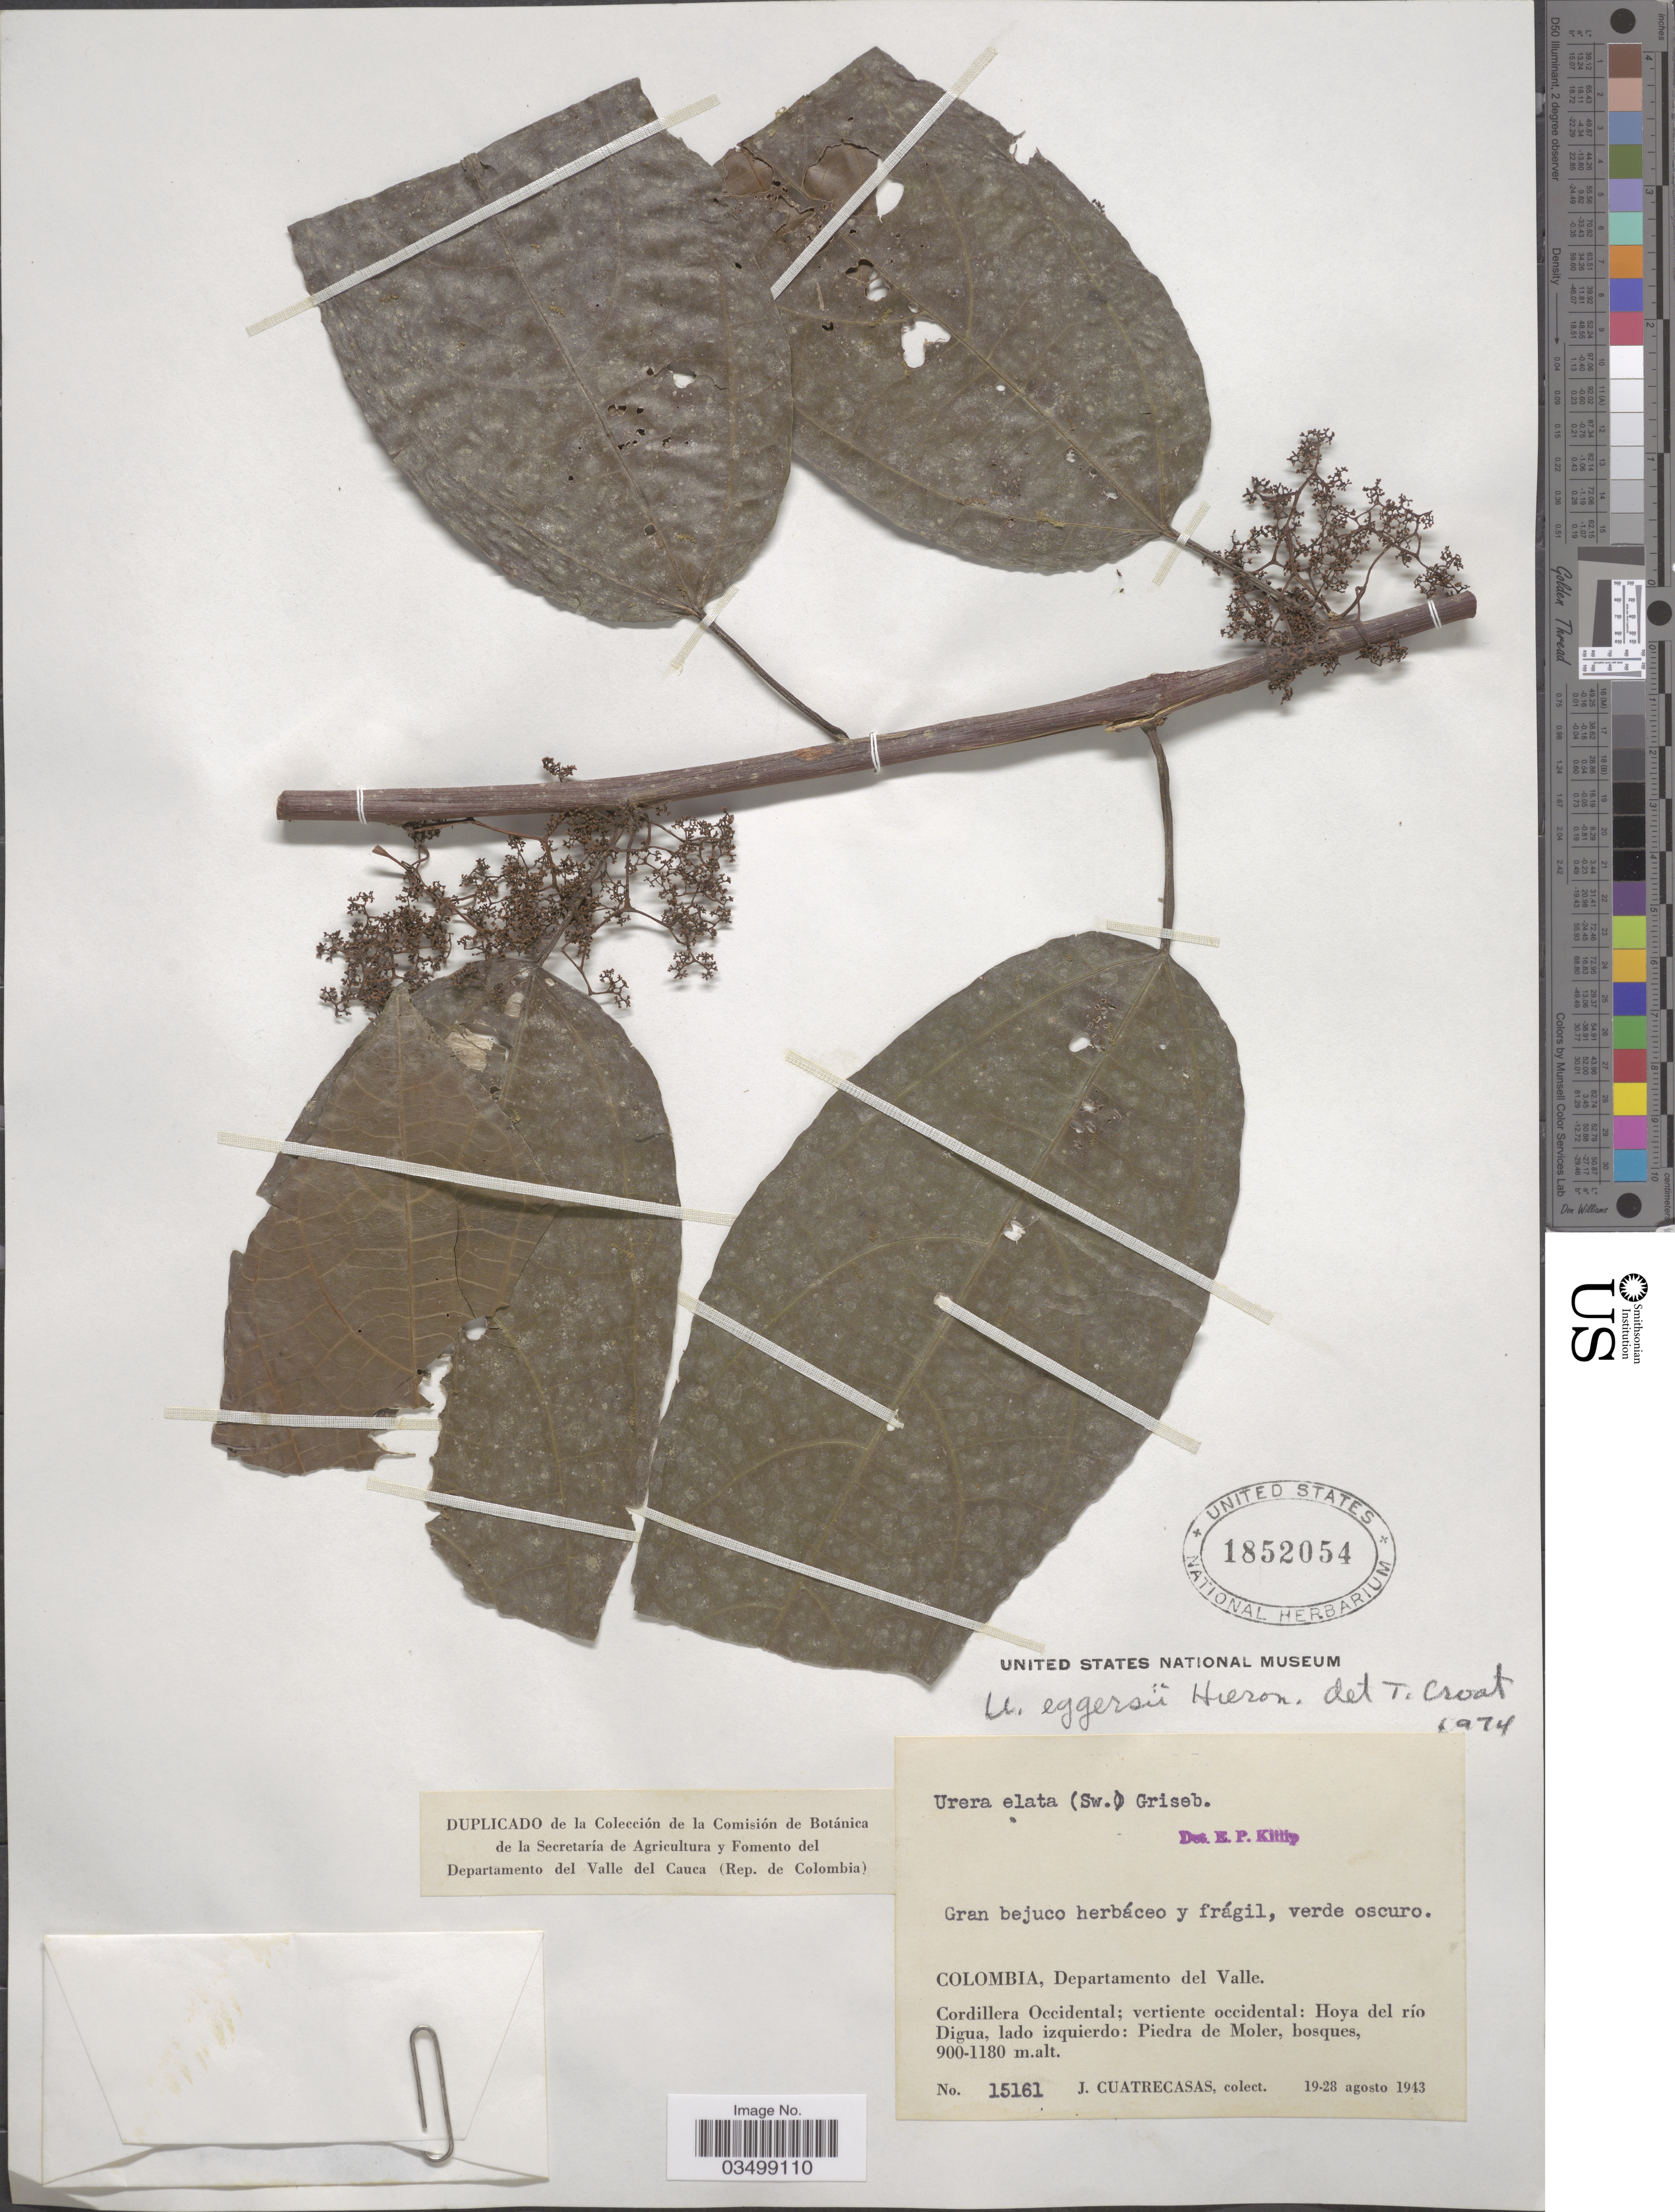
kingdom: Plantae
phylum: Tracheophyta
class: Magnoliopsida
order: Rosales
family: Urticaceae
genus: Urera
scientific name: Urera eggersii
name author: Hieron.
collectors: J. Cuatrecasas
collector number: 15161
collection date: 1943-08-19/1943-08-28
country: Colombia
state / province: Valle del Cauca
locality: Departamento del Valle. Cordillera Occidental; vertiente occidental: Hoya del río Digua, lado izquierdo: Piedra de Moler.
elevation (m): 900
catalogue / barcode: US 1852054